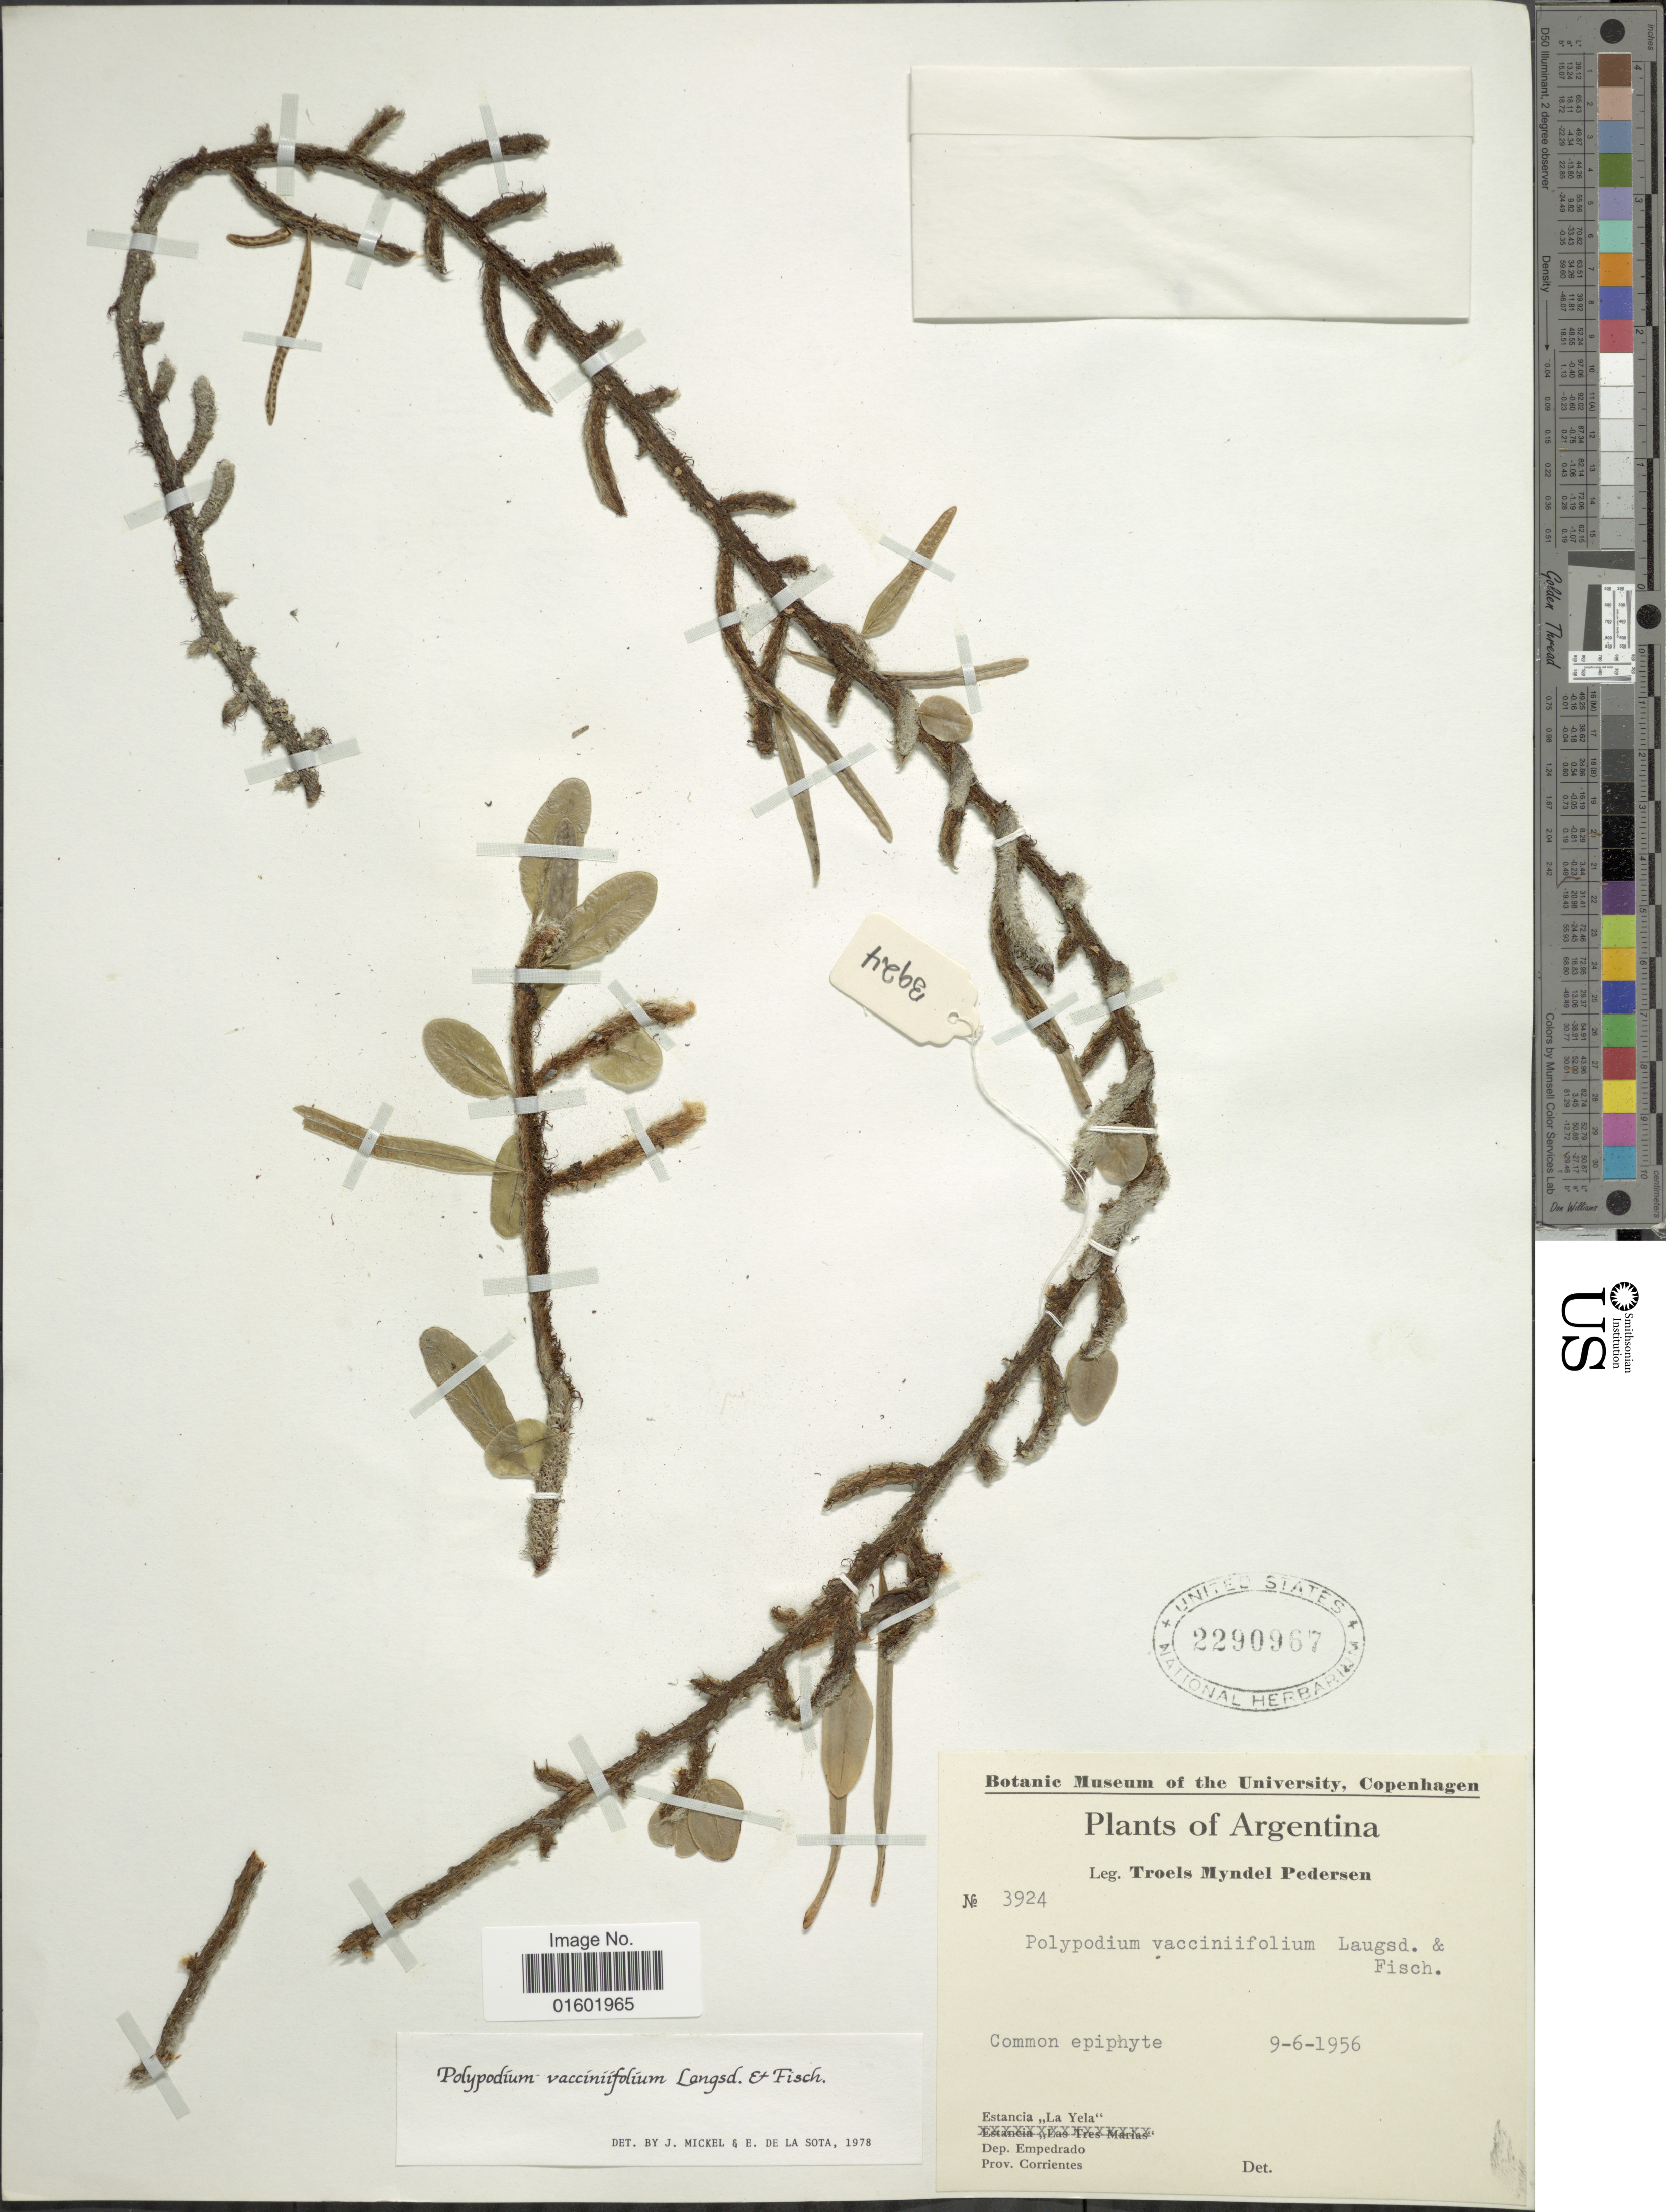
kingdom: Plantae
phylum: Tracheophyta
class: Polypodiopsida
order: Polypodiales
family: Polypodiaceae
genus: Microgramma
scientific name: Microgramma vaccinifolia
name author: (Langsd. & Fisch.) Copel.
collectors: T. Pederson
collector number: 3924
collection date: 1956-06-09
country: Argentina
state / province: Corrientes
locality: Dep. Empedrado, Estancia, La Yela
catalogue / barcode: US 2290967